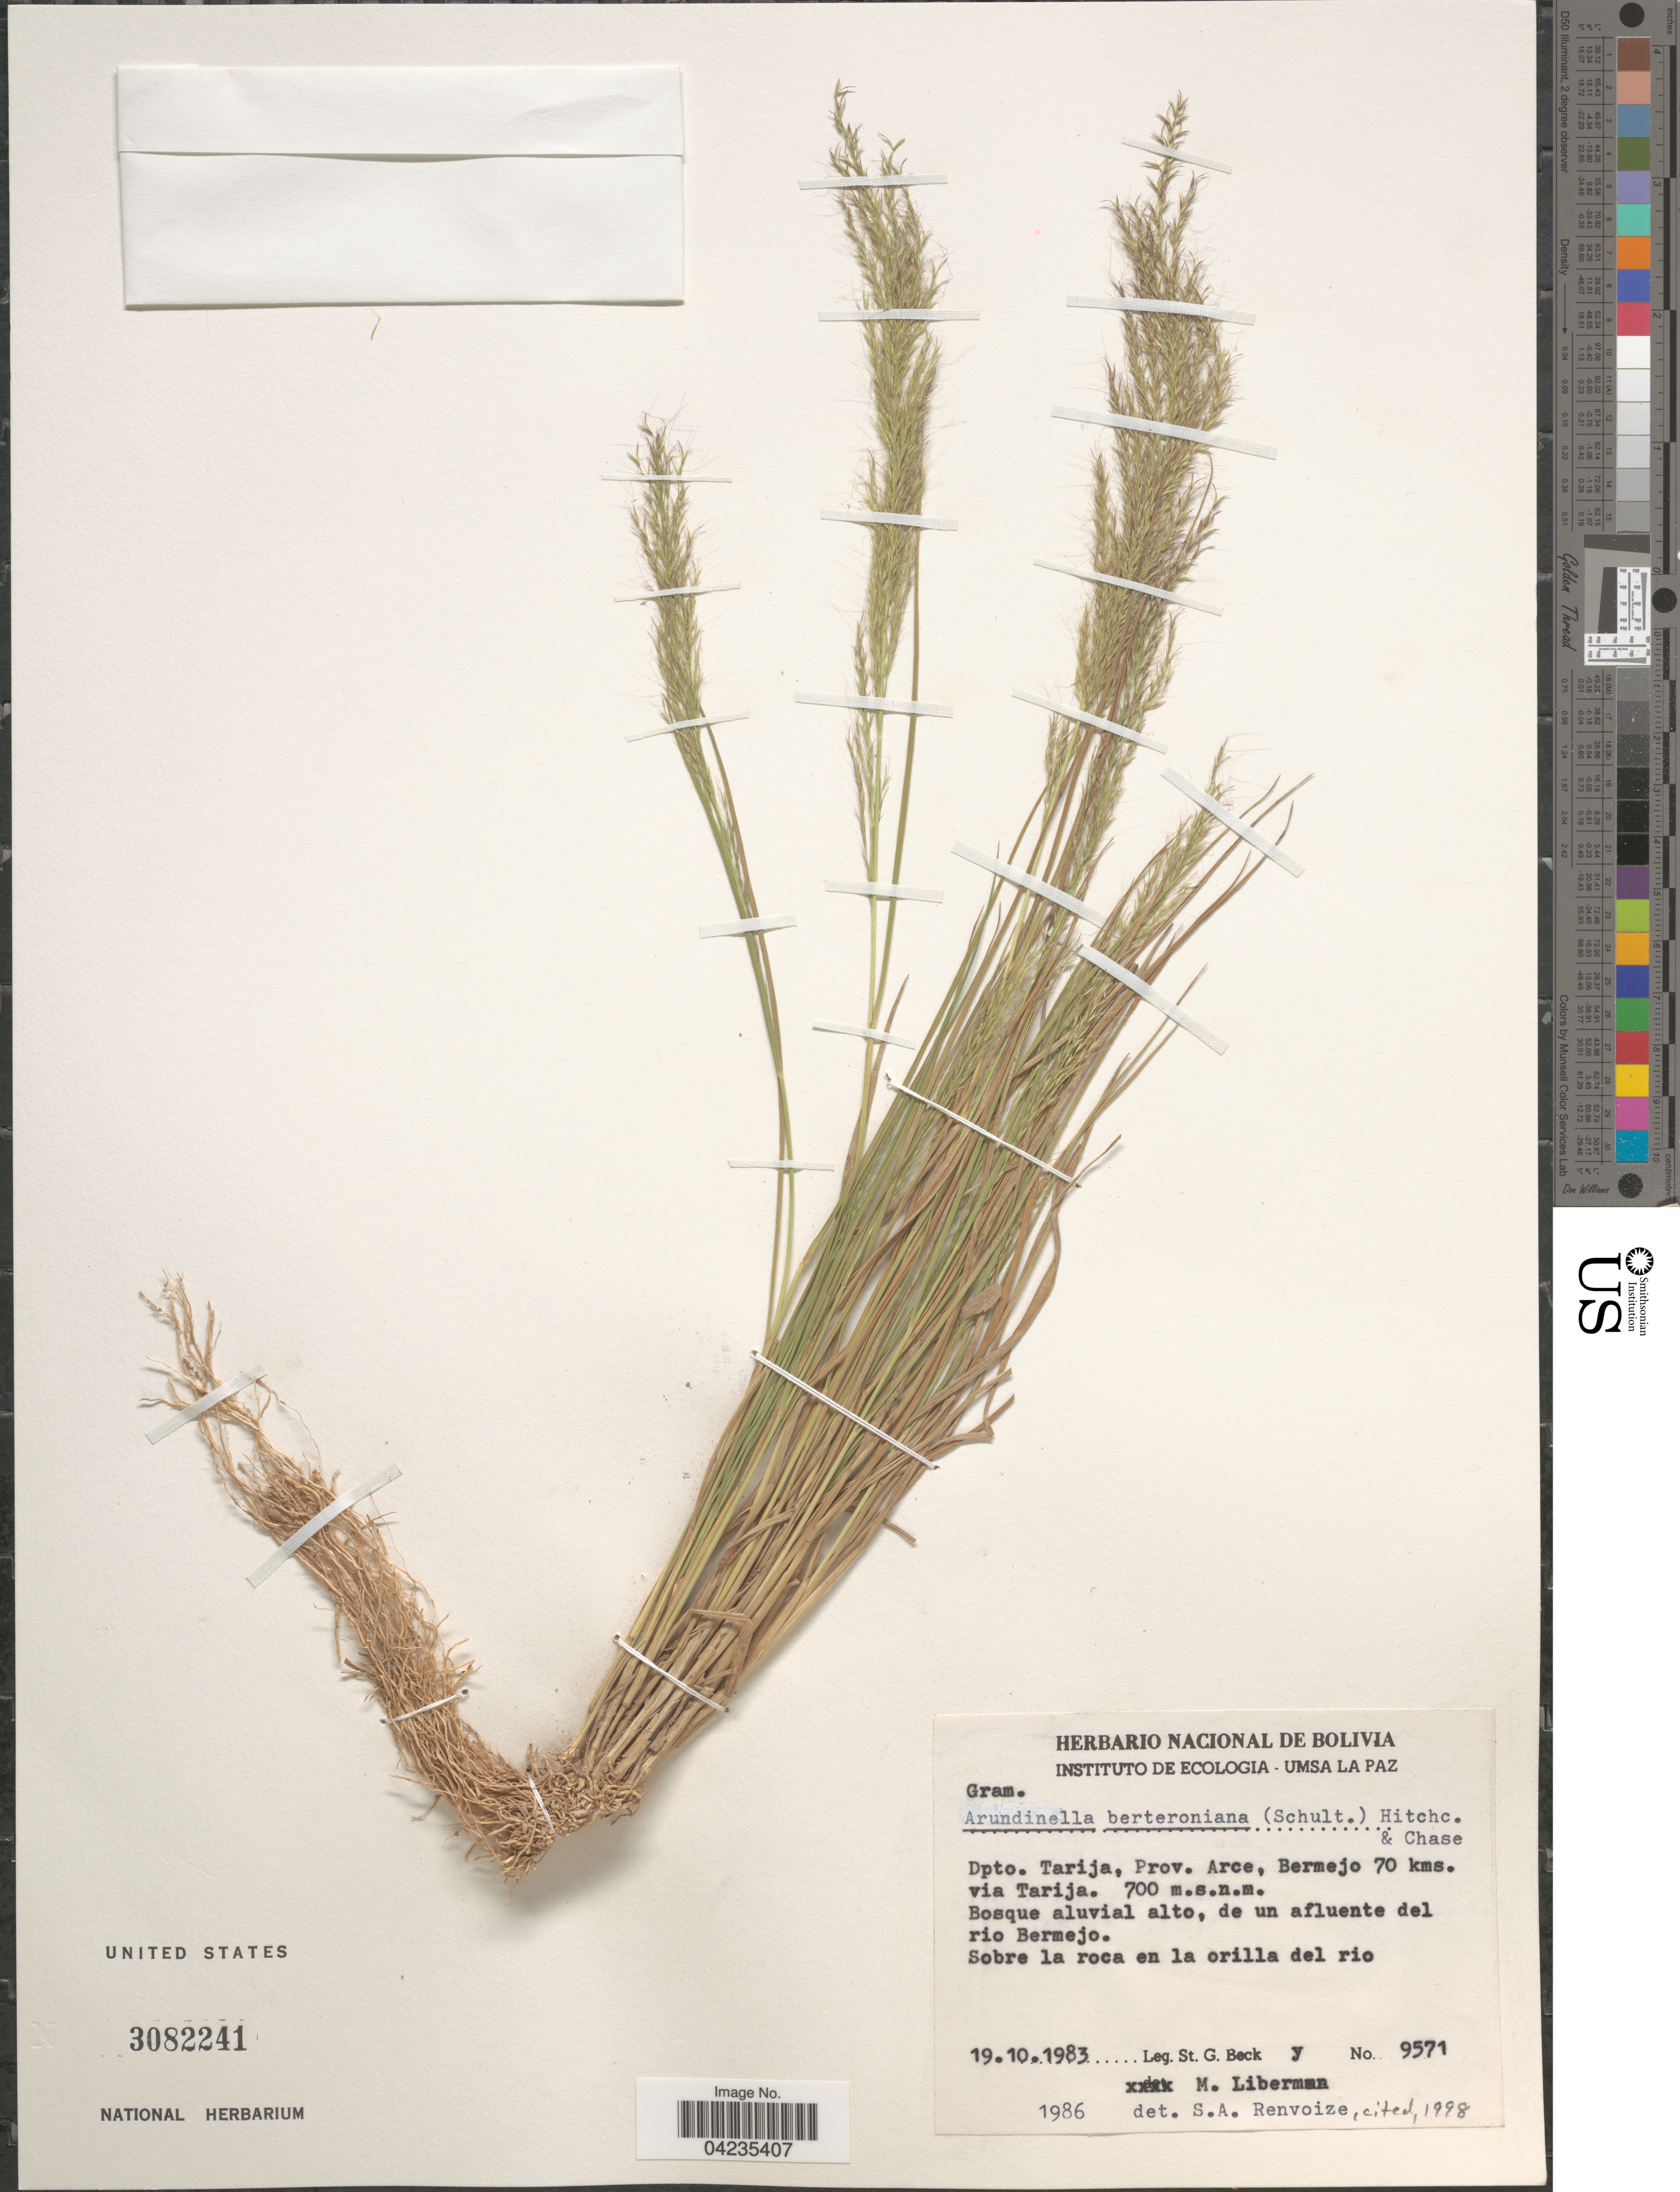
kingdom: Plantae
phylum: Tracheophyta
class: Liliopsida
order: Poales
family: Poaceae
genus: Arundinella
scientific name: Arundinella berteroniana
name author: (Schult.) Hitchc. & Chase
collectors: S. G. Beck & M. Liberman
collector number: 9571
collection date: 1983-10-19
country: Bolivia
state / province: Tarija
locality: Dpto. Tarija, Prov. Arce, Bermejo 70 kms. via Tarija. Bosque aluvial alto, de un afluente del rio Bermejo.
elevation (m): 700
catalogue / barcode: US 3082241